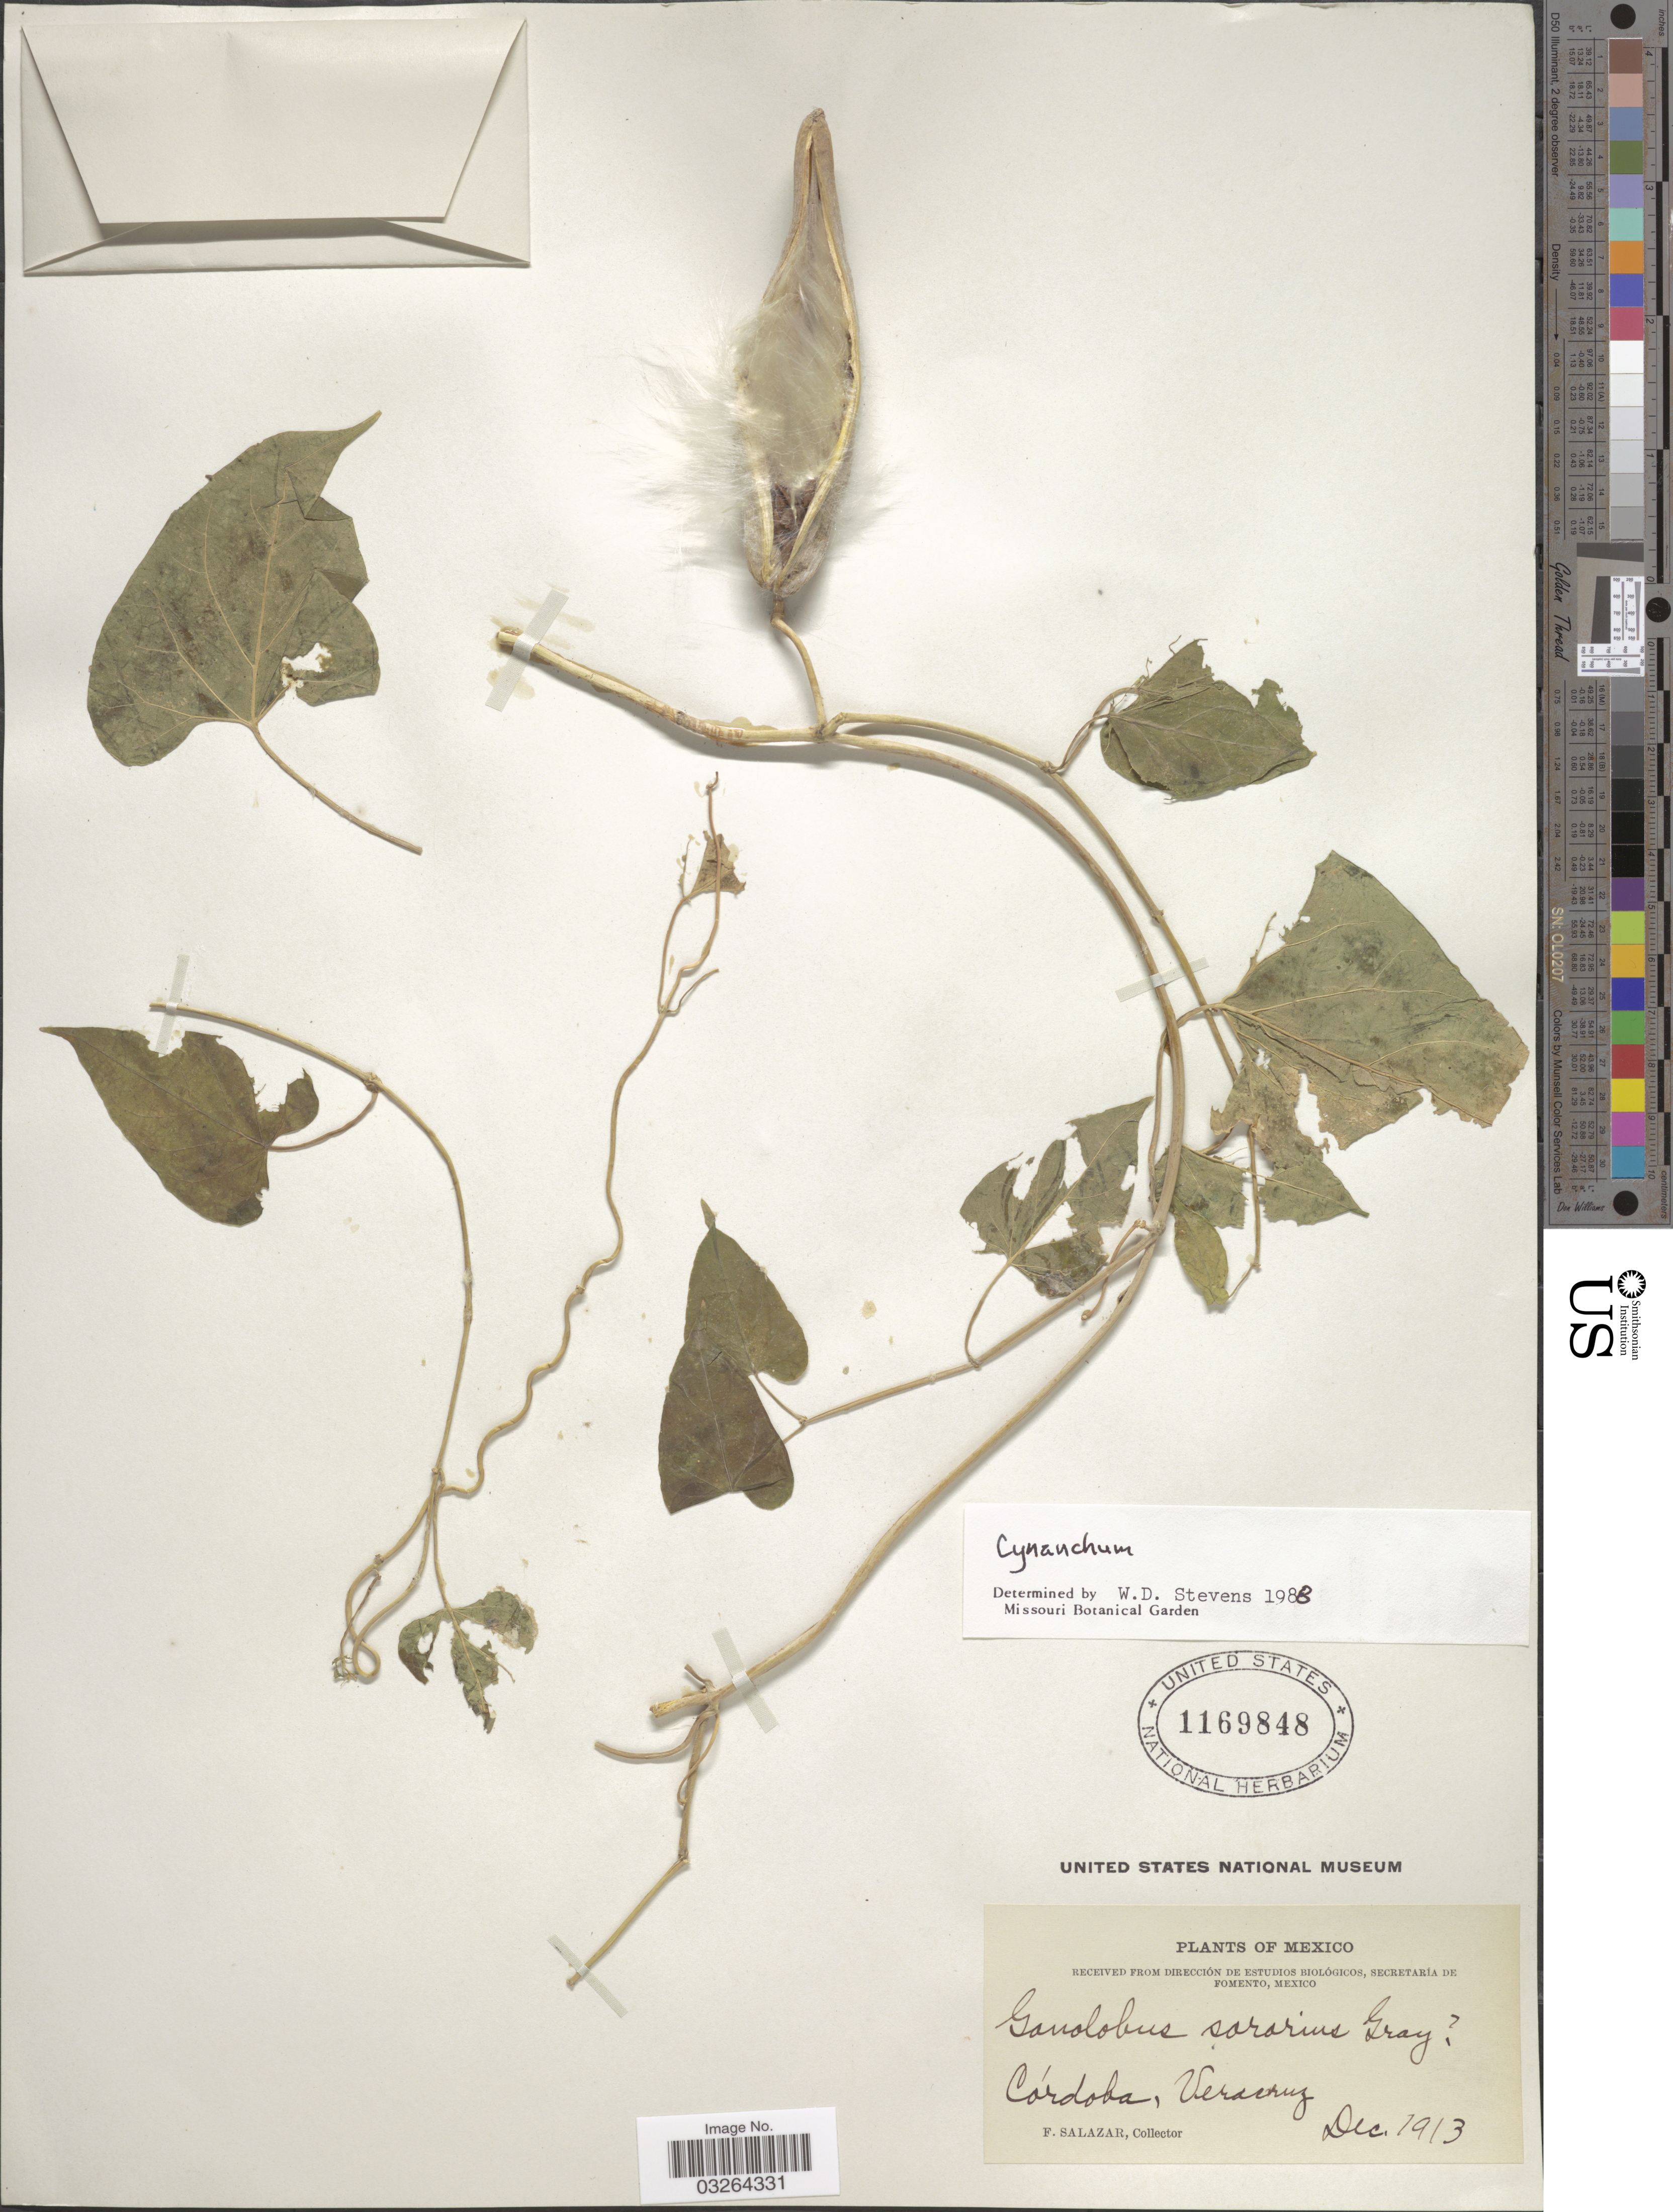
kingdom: Plantae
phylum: Tracheophyta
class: Magnoliopsida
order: Gentianales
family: Apocynaceae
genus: Cynanchum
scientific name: Cynanchum sp.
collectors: F. Salazar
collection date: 1913-12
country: Mexico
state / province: Veracruz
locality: Córdoba, Veracruz.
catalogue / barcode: US 1169848